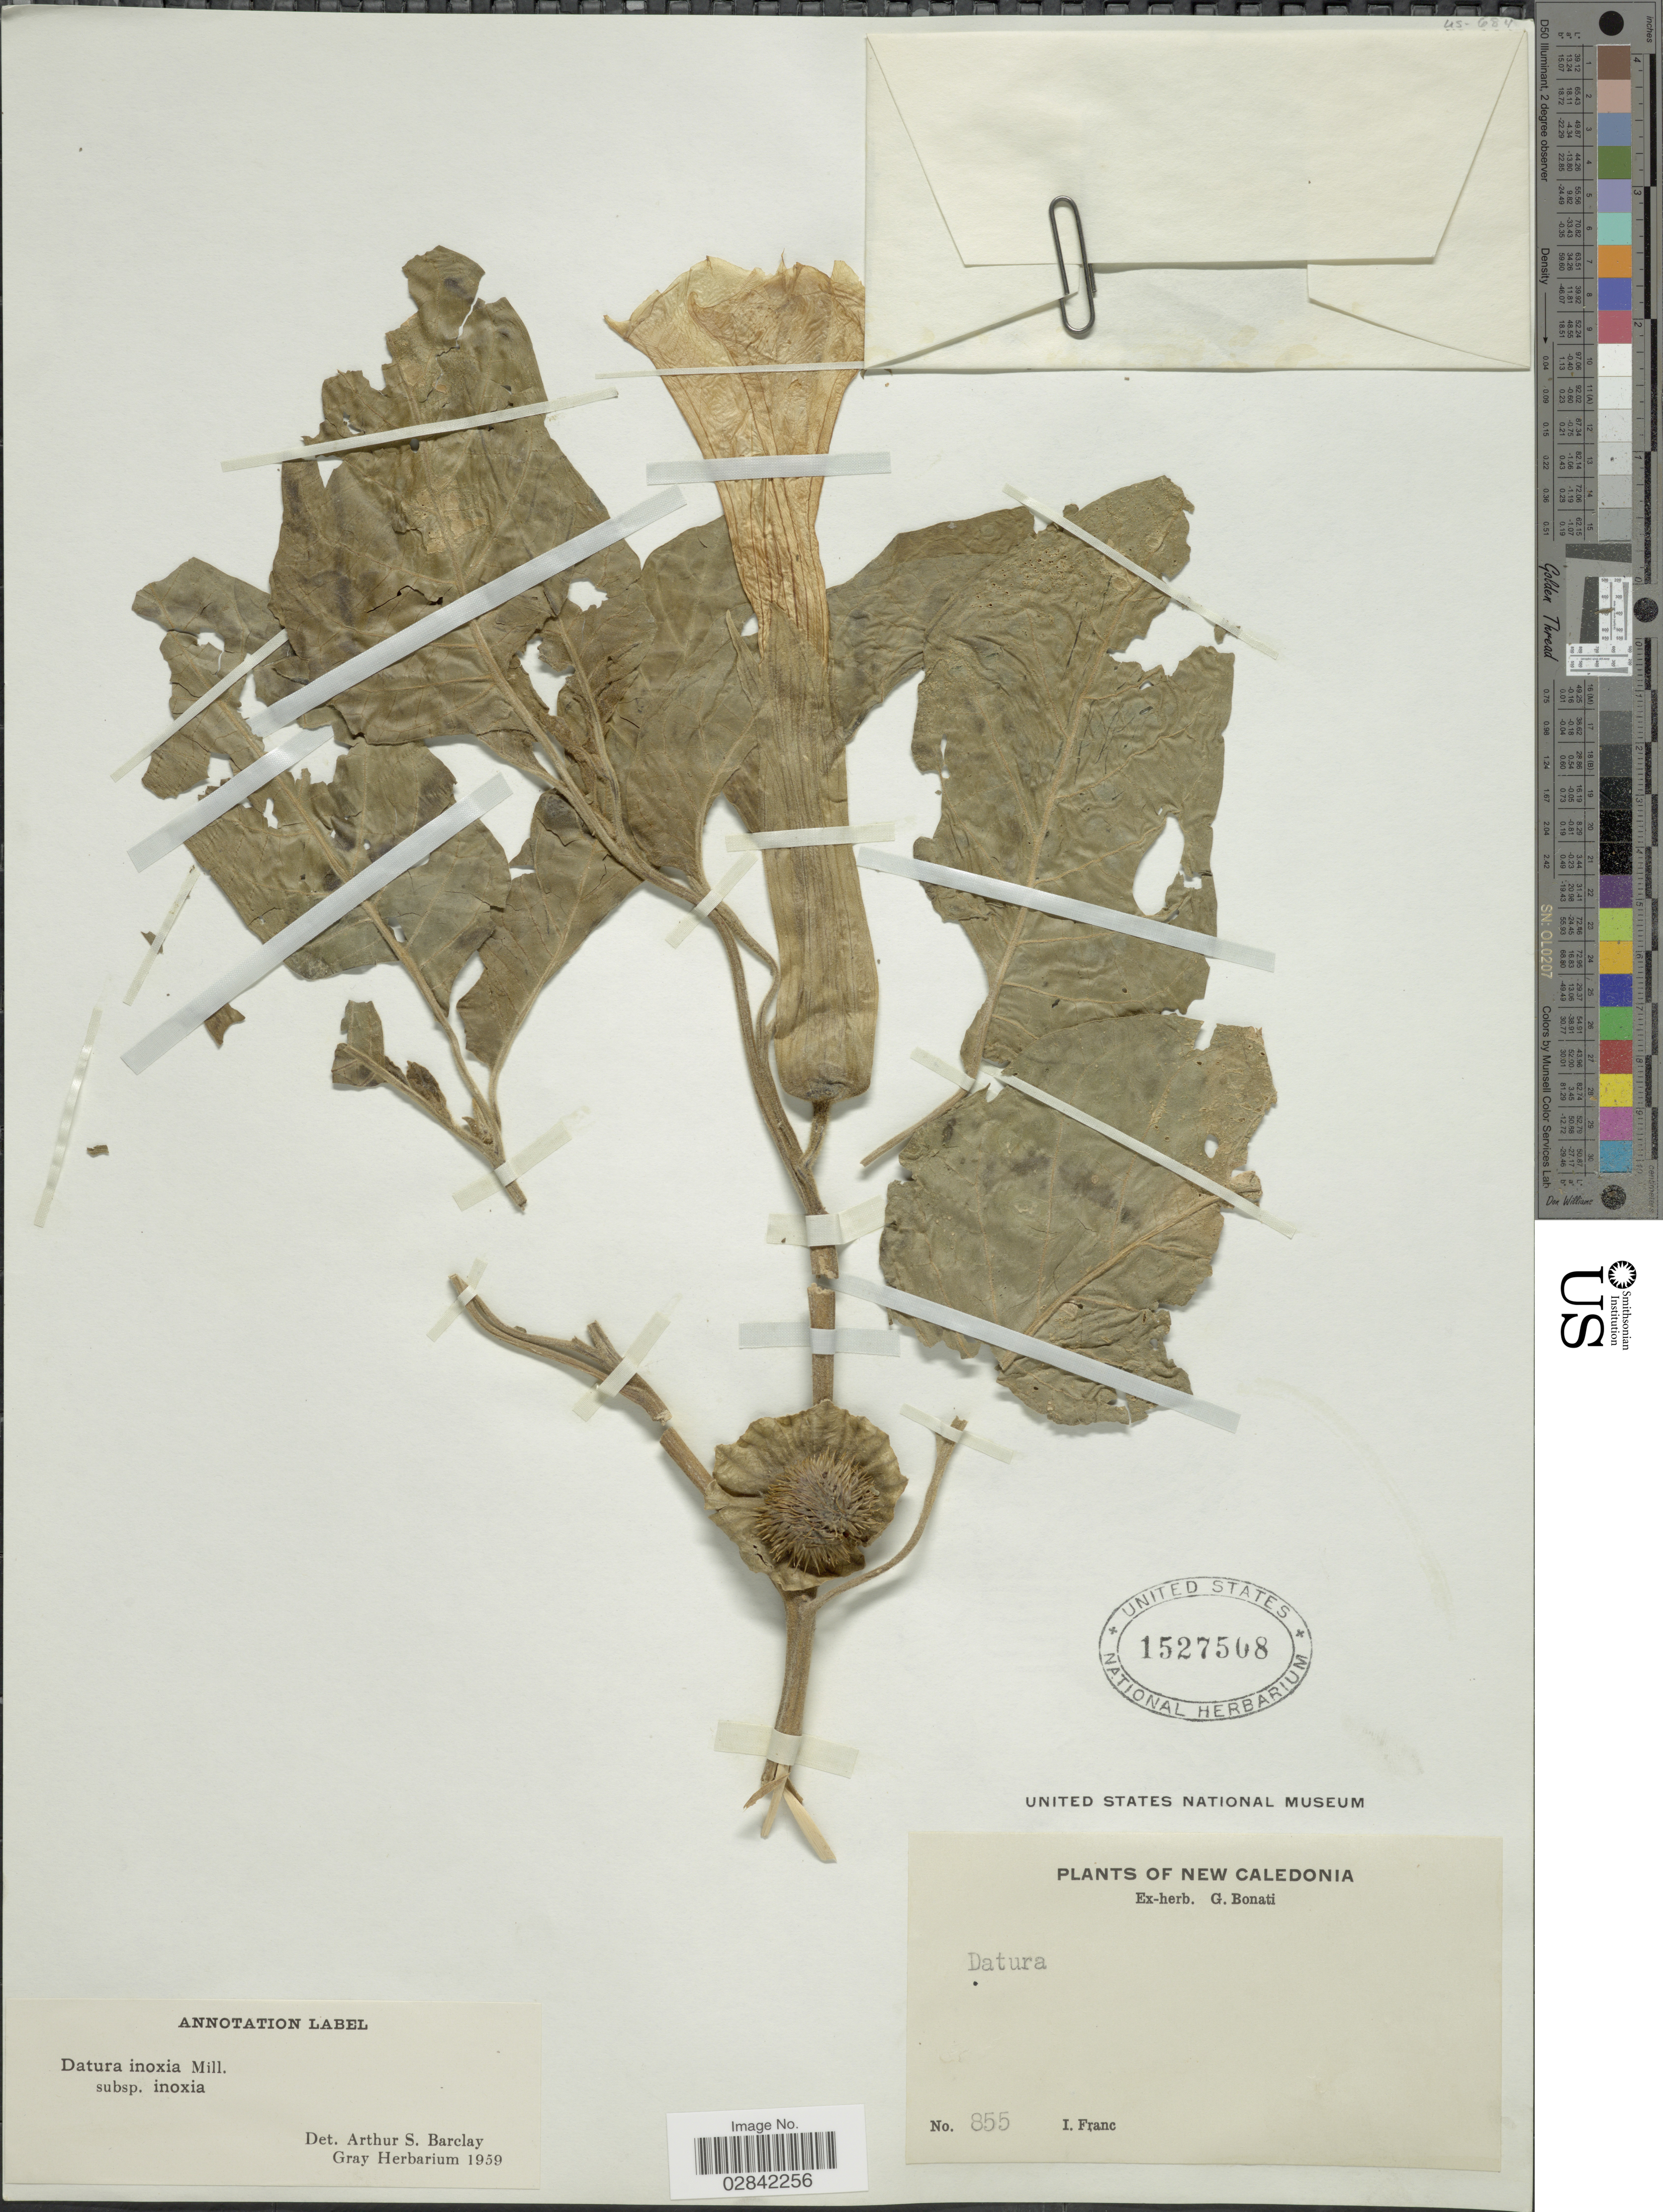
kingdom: Plantae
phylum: Tracheophyta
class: Magnoliopsida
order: Solanales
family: Solanaceae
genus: Datura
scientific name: Datura innoxia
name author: Mill.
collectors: I. Franc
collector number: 855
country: New Caledonia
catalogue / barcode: US 1527508